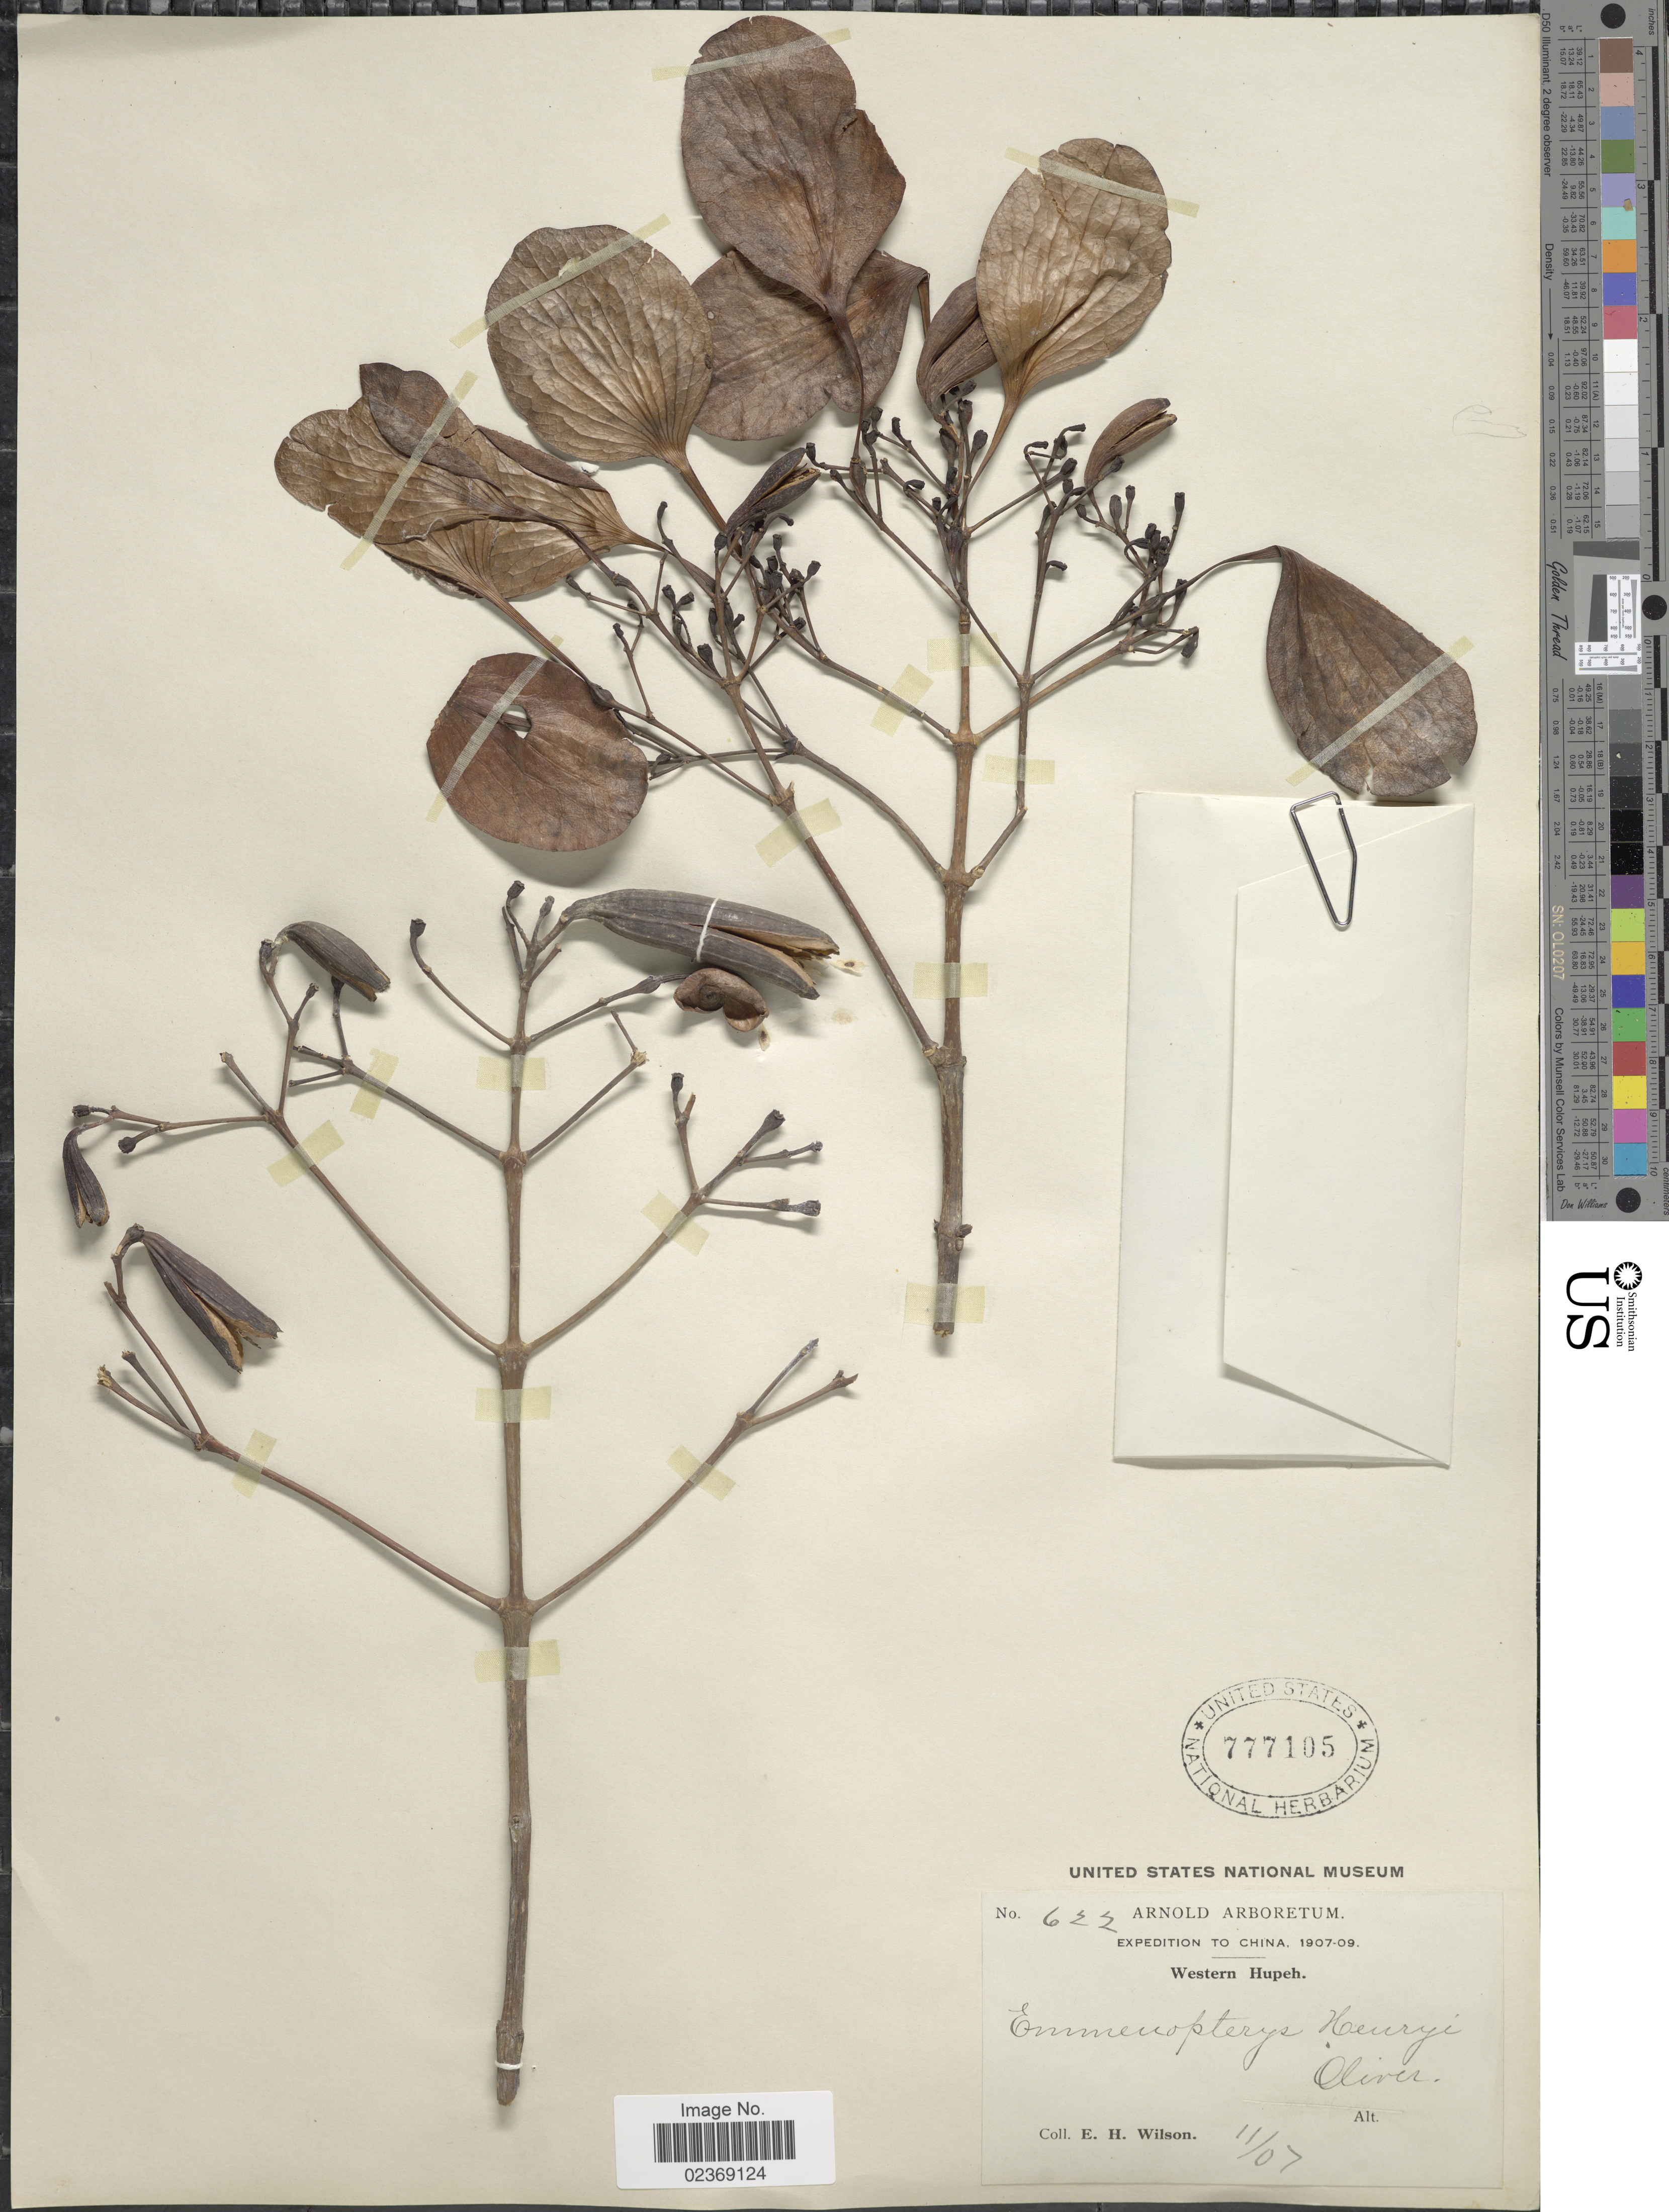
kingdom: Plantae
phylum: Tracheophyta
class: Magnoliopsida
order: Gentianales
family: Rubiaceae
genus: Emmenopterys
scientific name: Emmenopterys henryi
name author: Oliv.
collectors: E. Wilson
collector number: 622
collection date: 1907-11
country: China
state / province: Hubei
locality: Western Hupeh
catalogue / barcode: US 777105